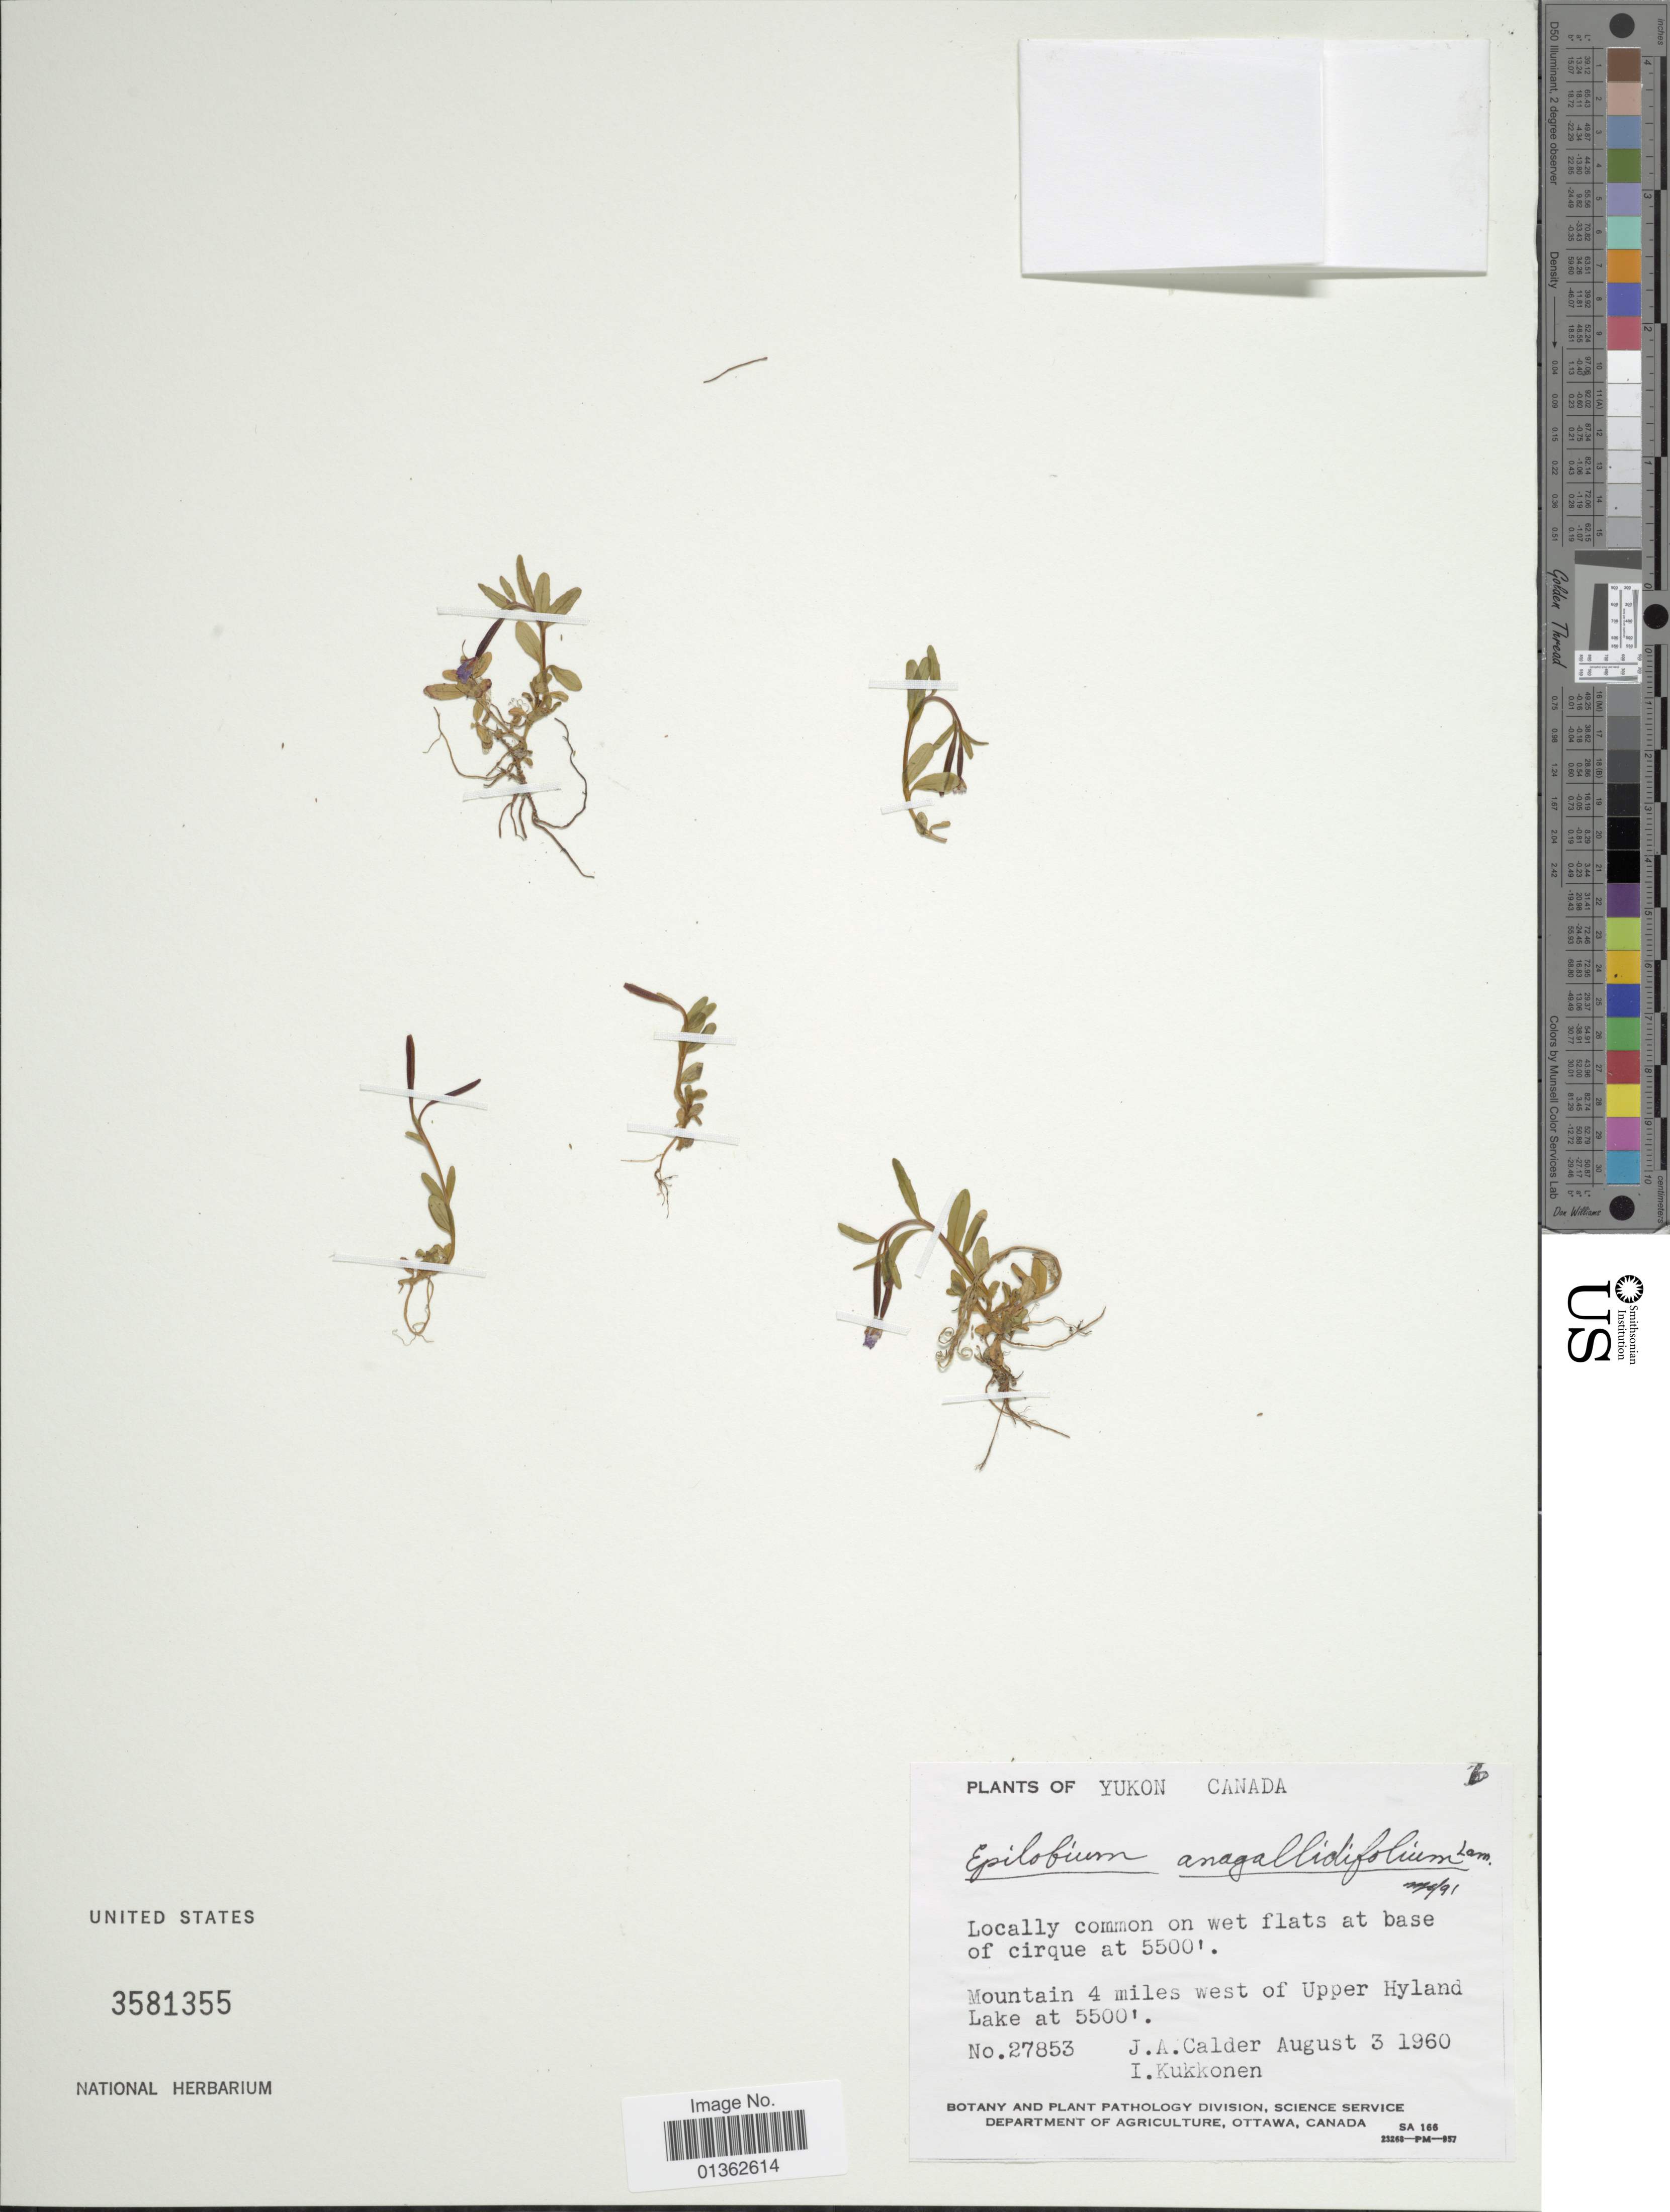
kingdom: Plantae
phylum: Tracheophyta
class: Magnoliopsida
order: Myrtales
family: Onagraceae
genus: Epilobium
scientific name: Epilobium anagallidifolium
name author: Lam.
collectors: J. A. Calder & I. Kukkonen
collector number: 27853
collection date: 1960-08-03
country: Canada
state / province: Yukon Territory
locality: Mountain 4 miles west of Upper Hyland Lake.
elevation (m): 1676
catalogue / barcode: US 3581355